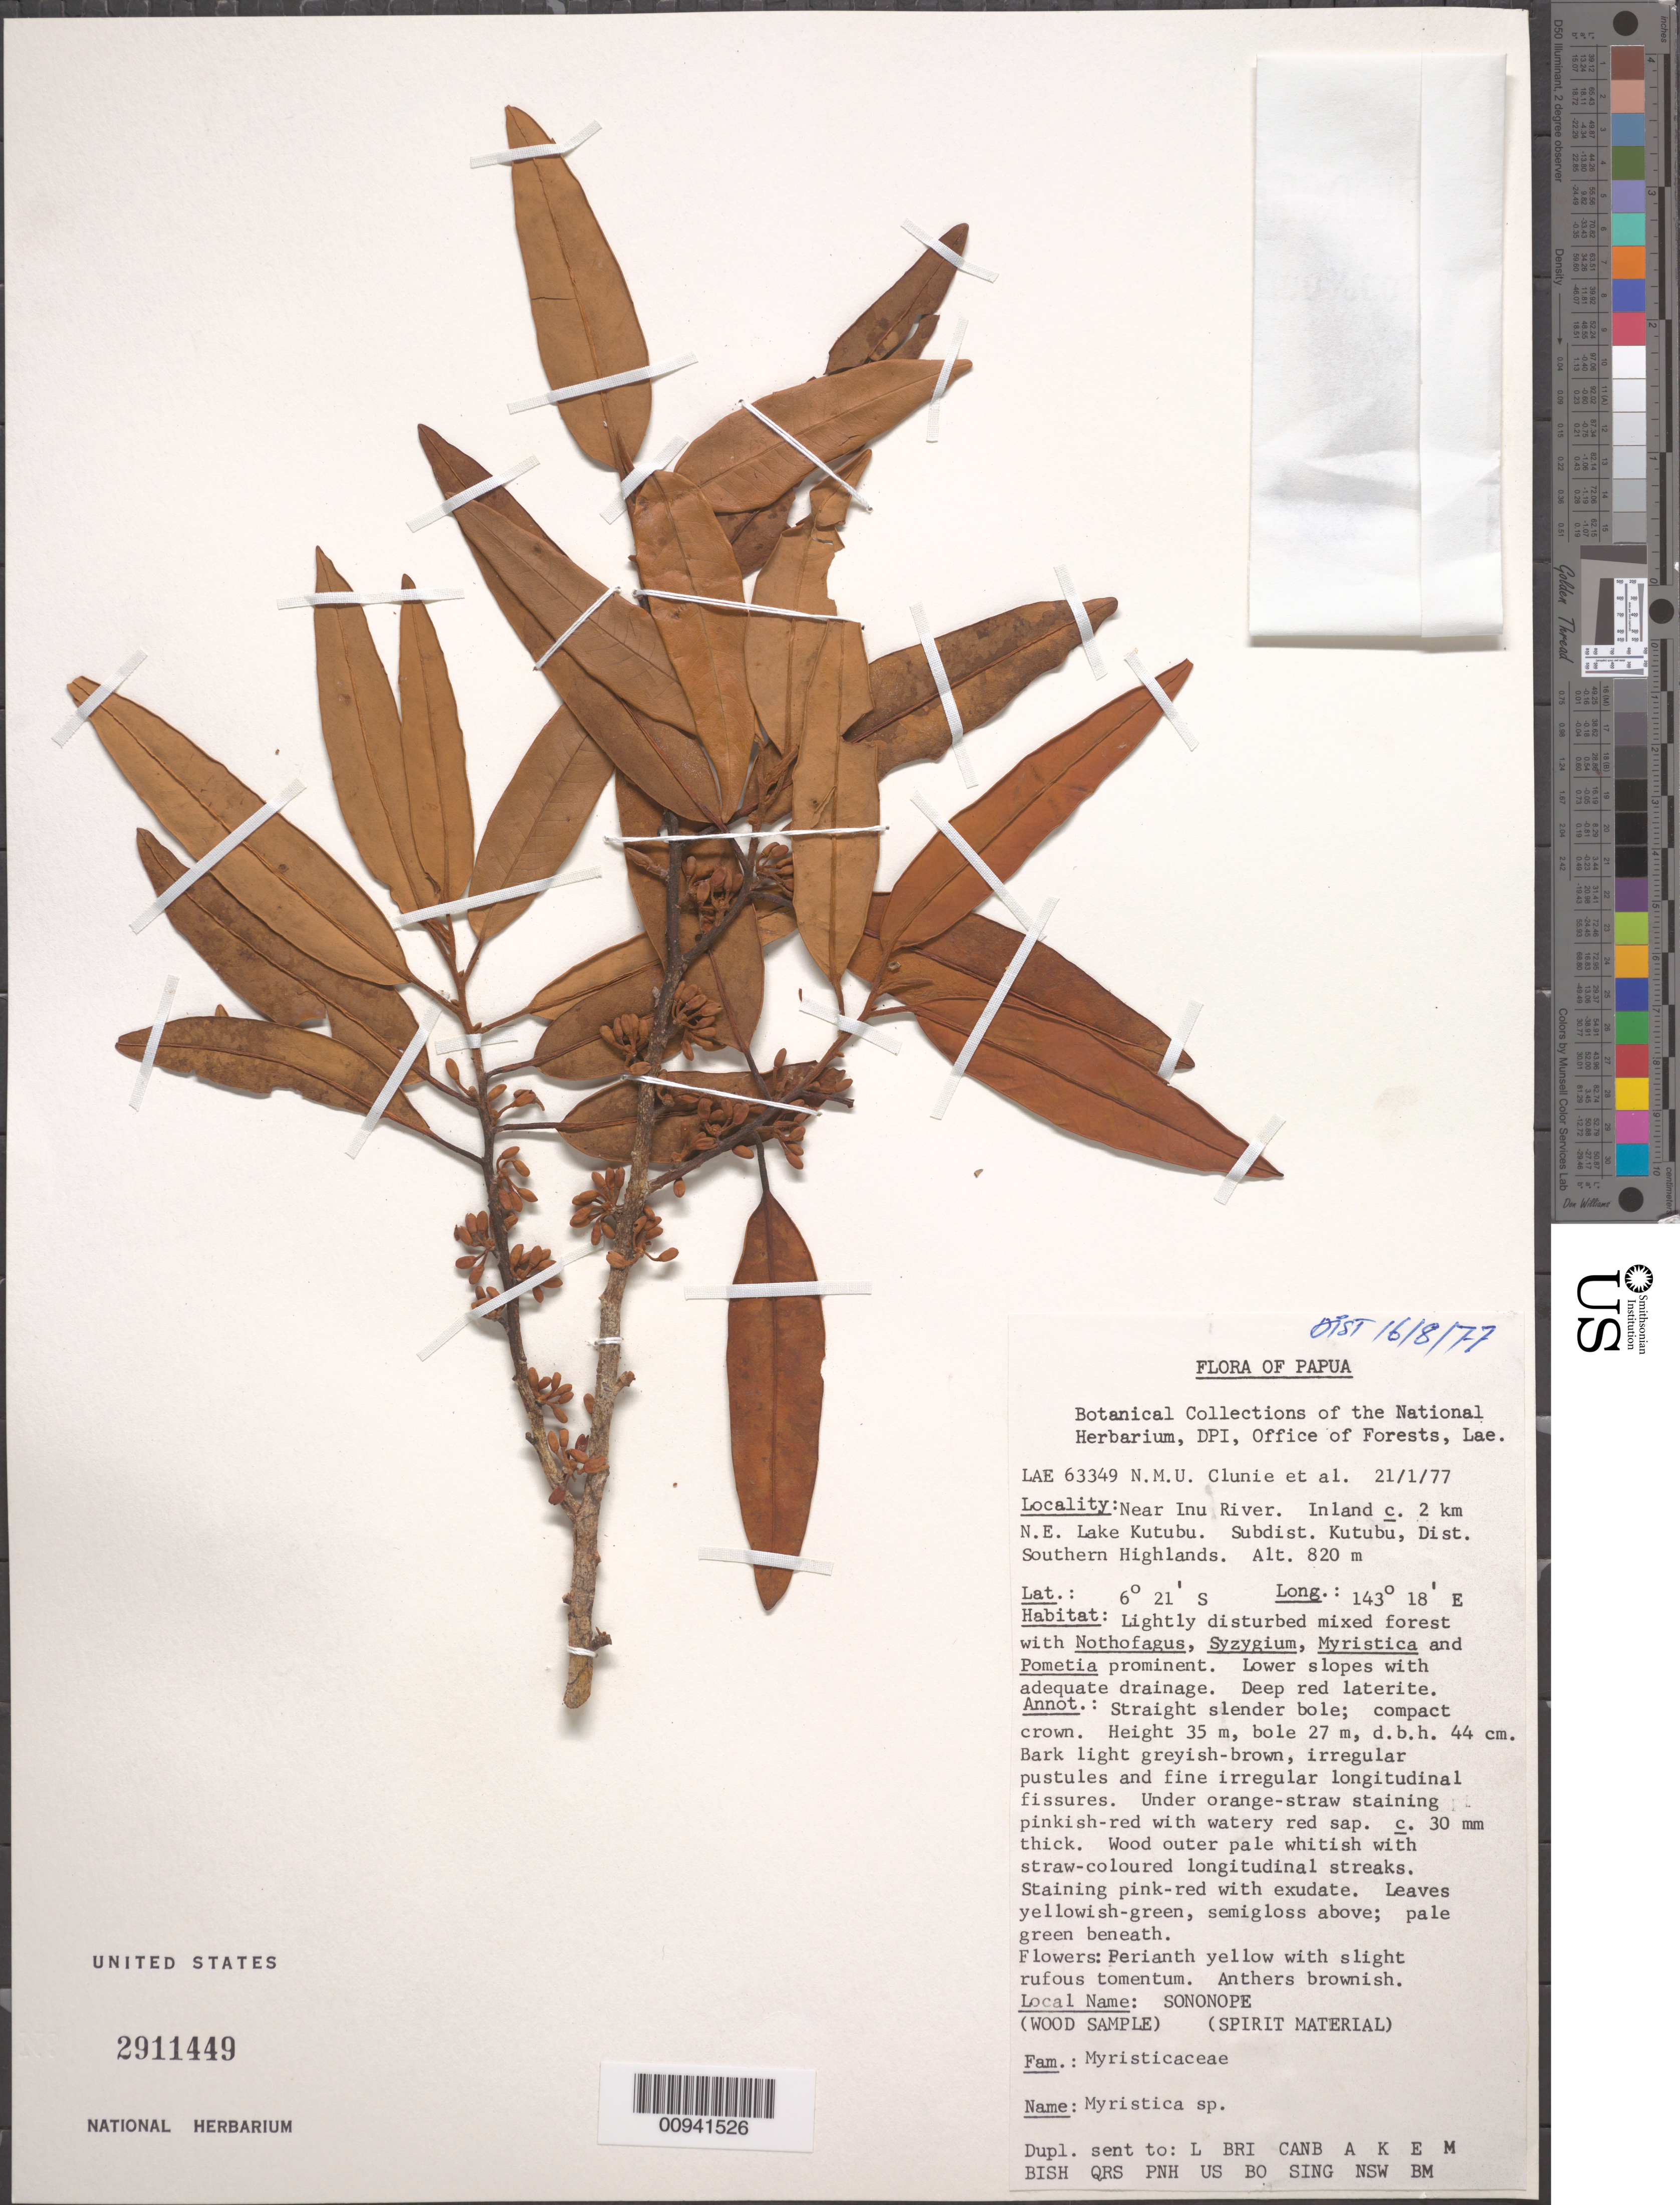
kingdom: Plantae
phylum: Tracheophyta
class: Magnoliopsida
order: Magnoliales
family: Myristicaceae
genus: Myristica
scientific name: Myristica sp.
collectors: N.M.U. Clunie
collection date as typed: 21 Jul 1977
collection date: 1977-07-21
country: Papua New Guinea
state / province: Southern Highlands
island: New Guinea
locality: Subdist. Kutubu. Near Inu River. Inland c. 2 km N.E. Lake Kutubu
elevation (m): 820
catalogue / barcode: US 2911449